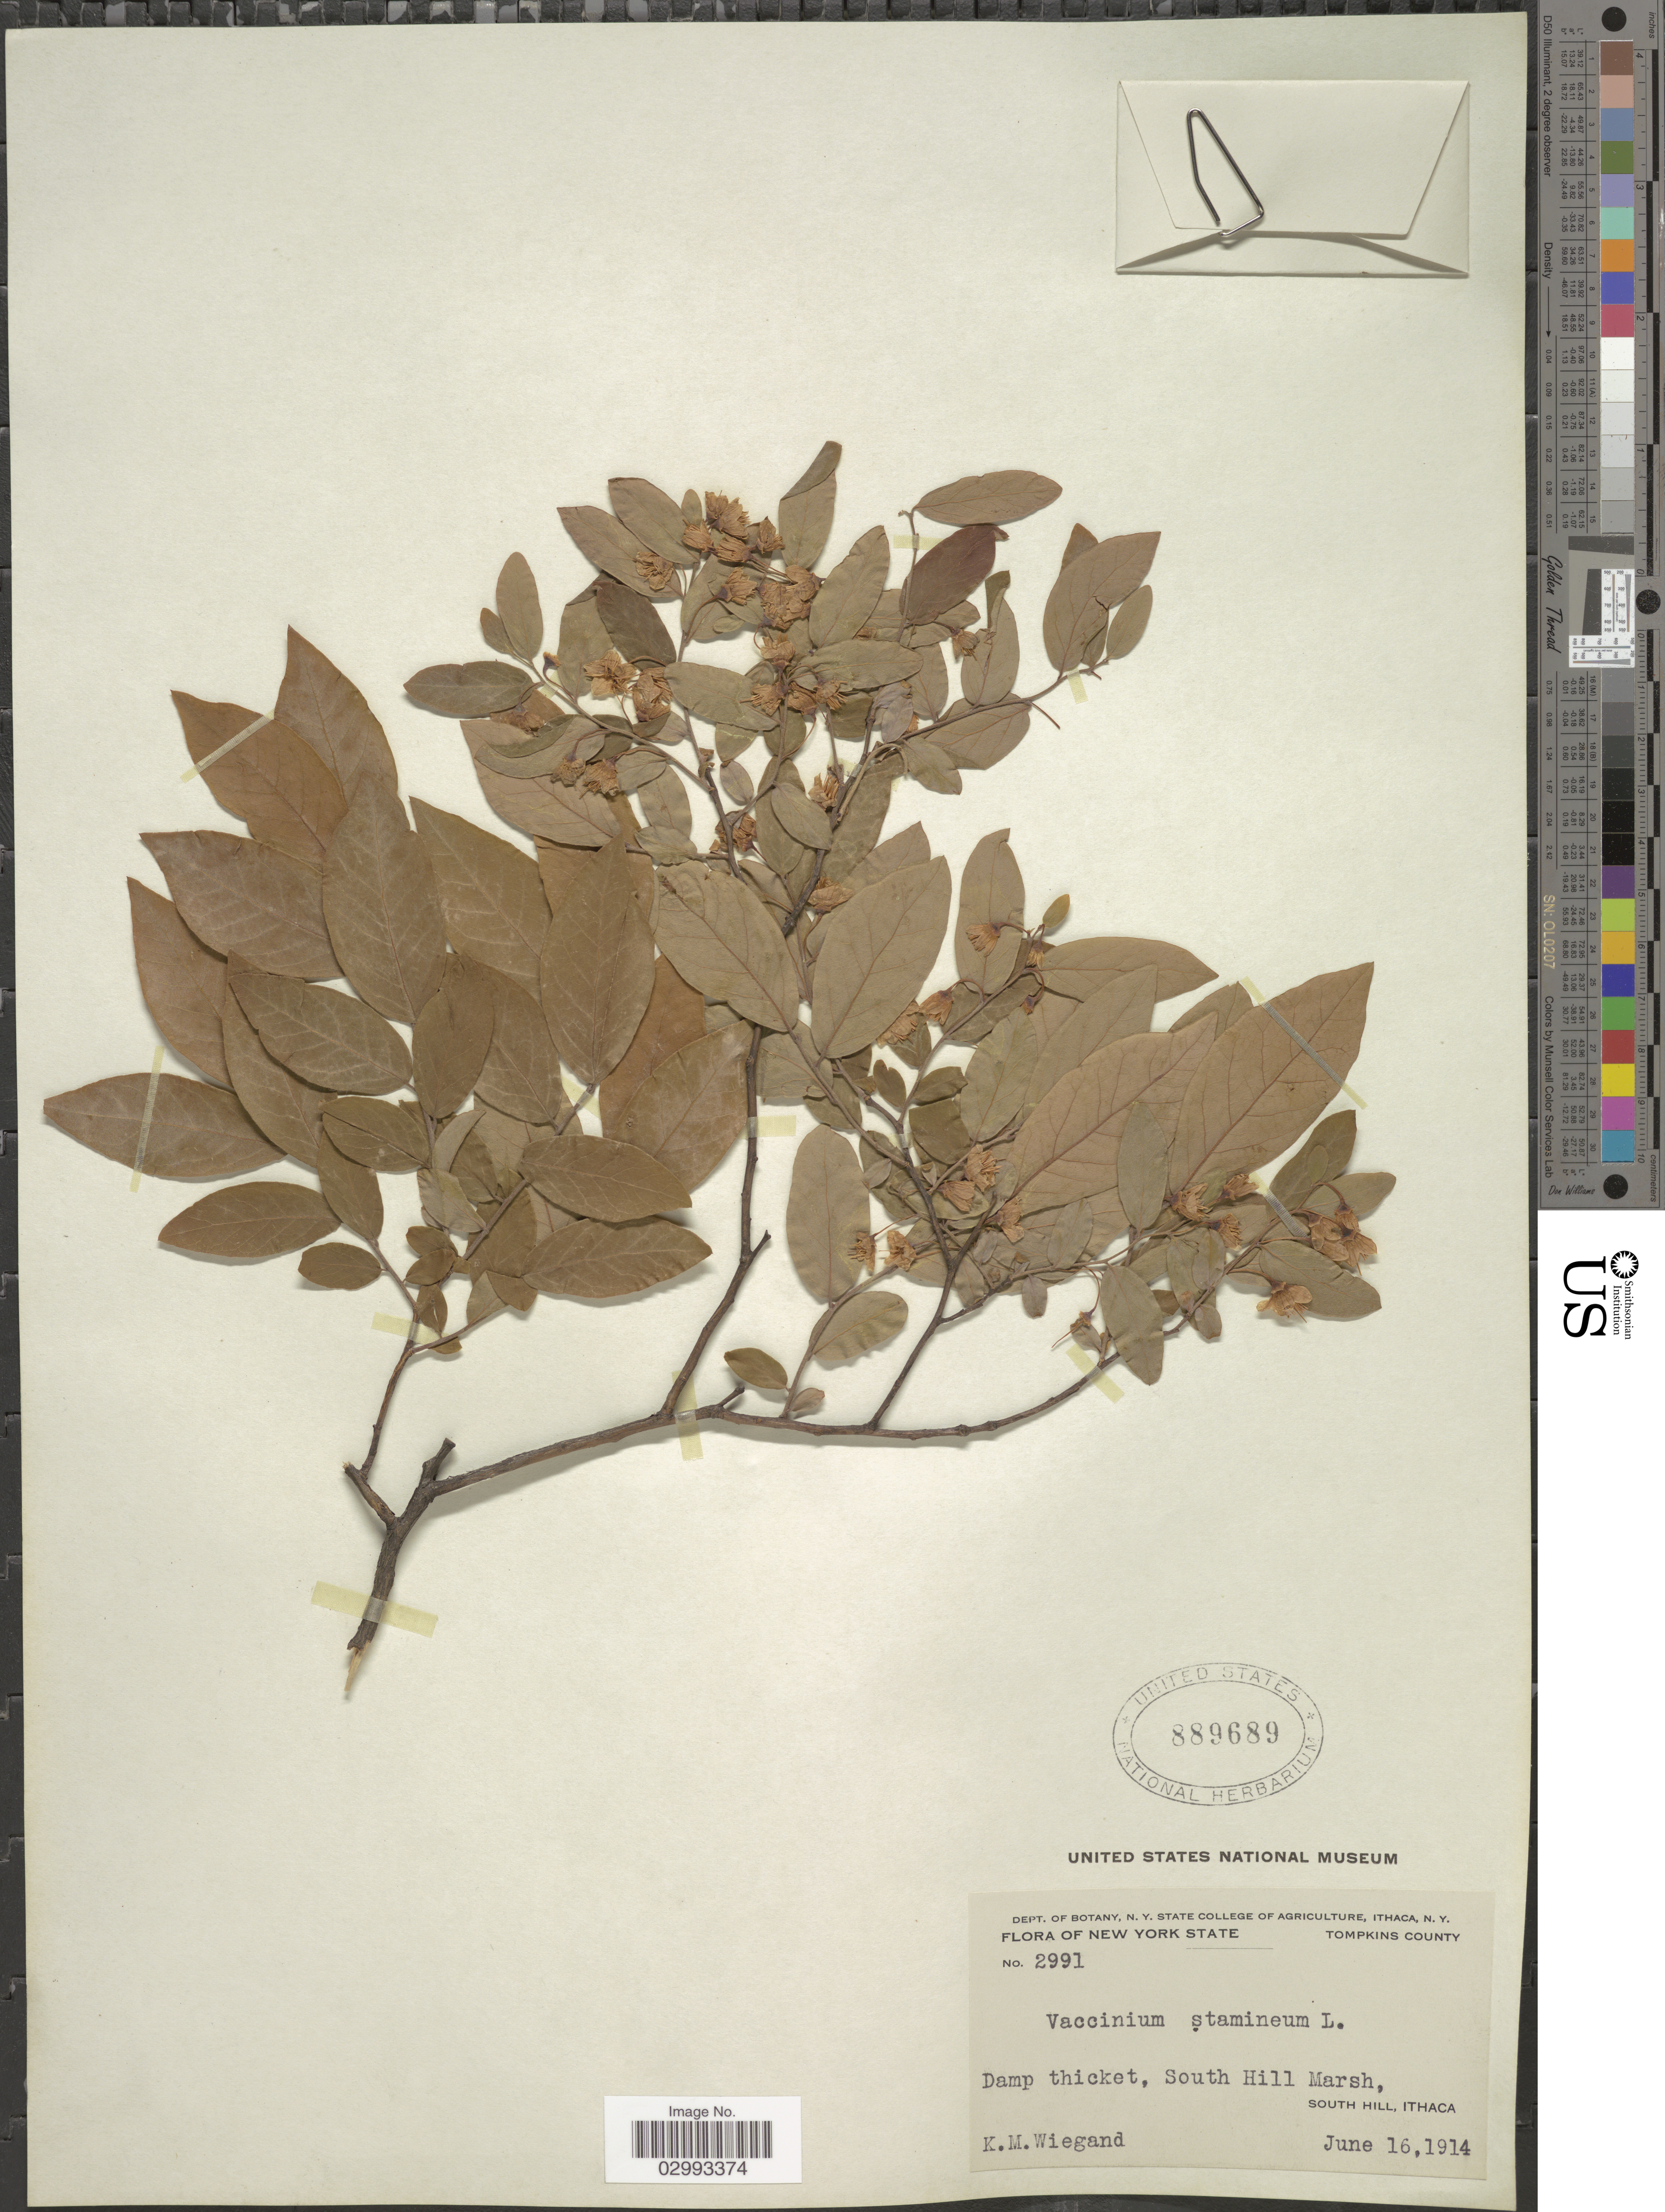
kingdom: Plantae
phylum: Tracheophyta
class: Magnoliopsida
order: Ericales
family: Ericaceae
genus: Polycodium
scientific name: Polycodium stamineum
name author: (L.) Greene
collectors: K. M. Wiegand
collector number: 2991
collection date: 1914-06-16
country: United States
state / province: New York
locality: Tompkins County. Damp thicket, South Hill Marsh, South Hill, Ithaca.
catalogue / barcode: US 889689